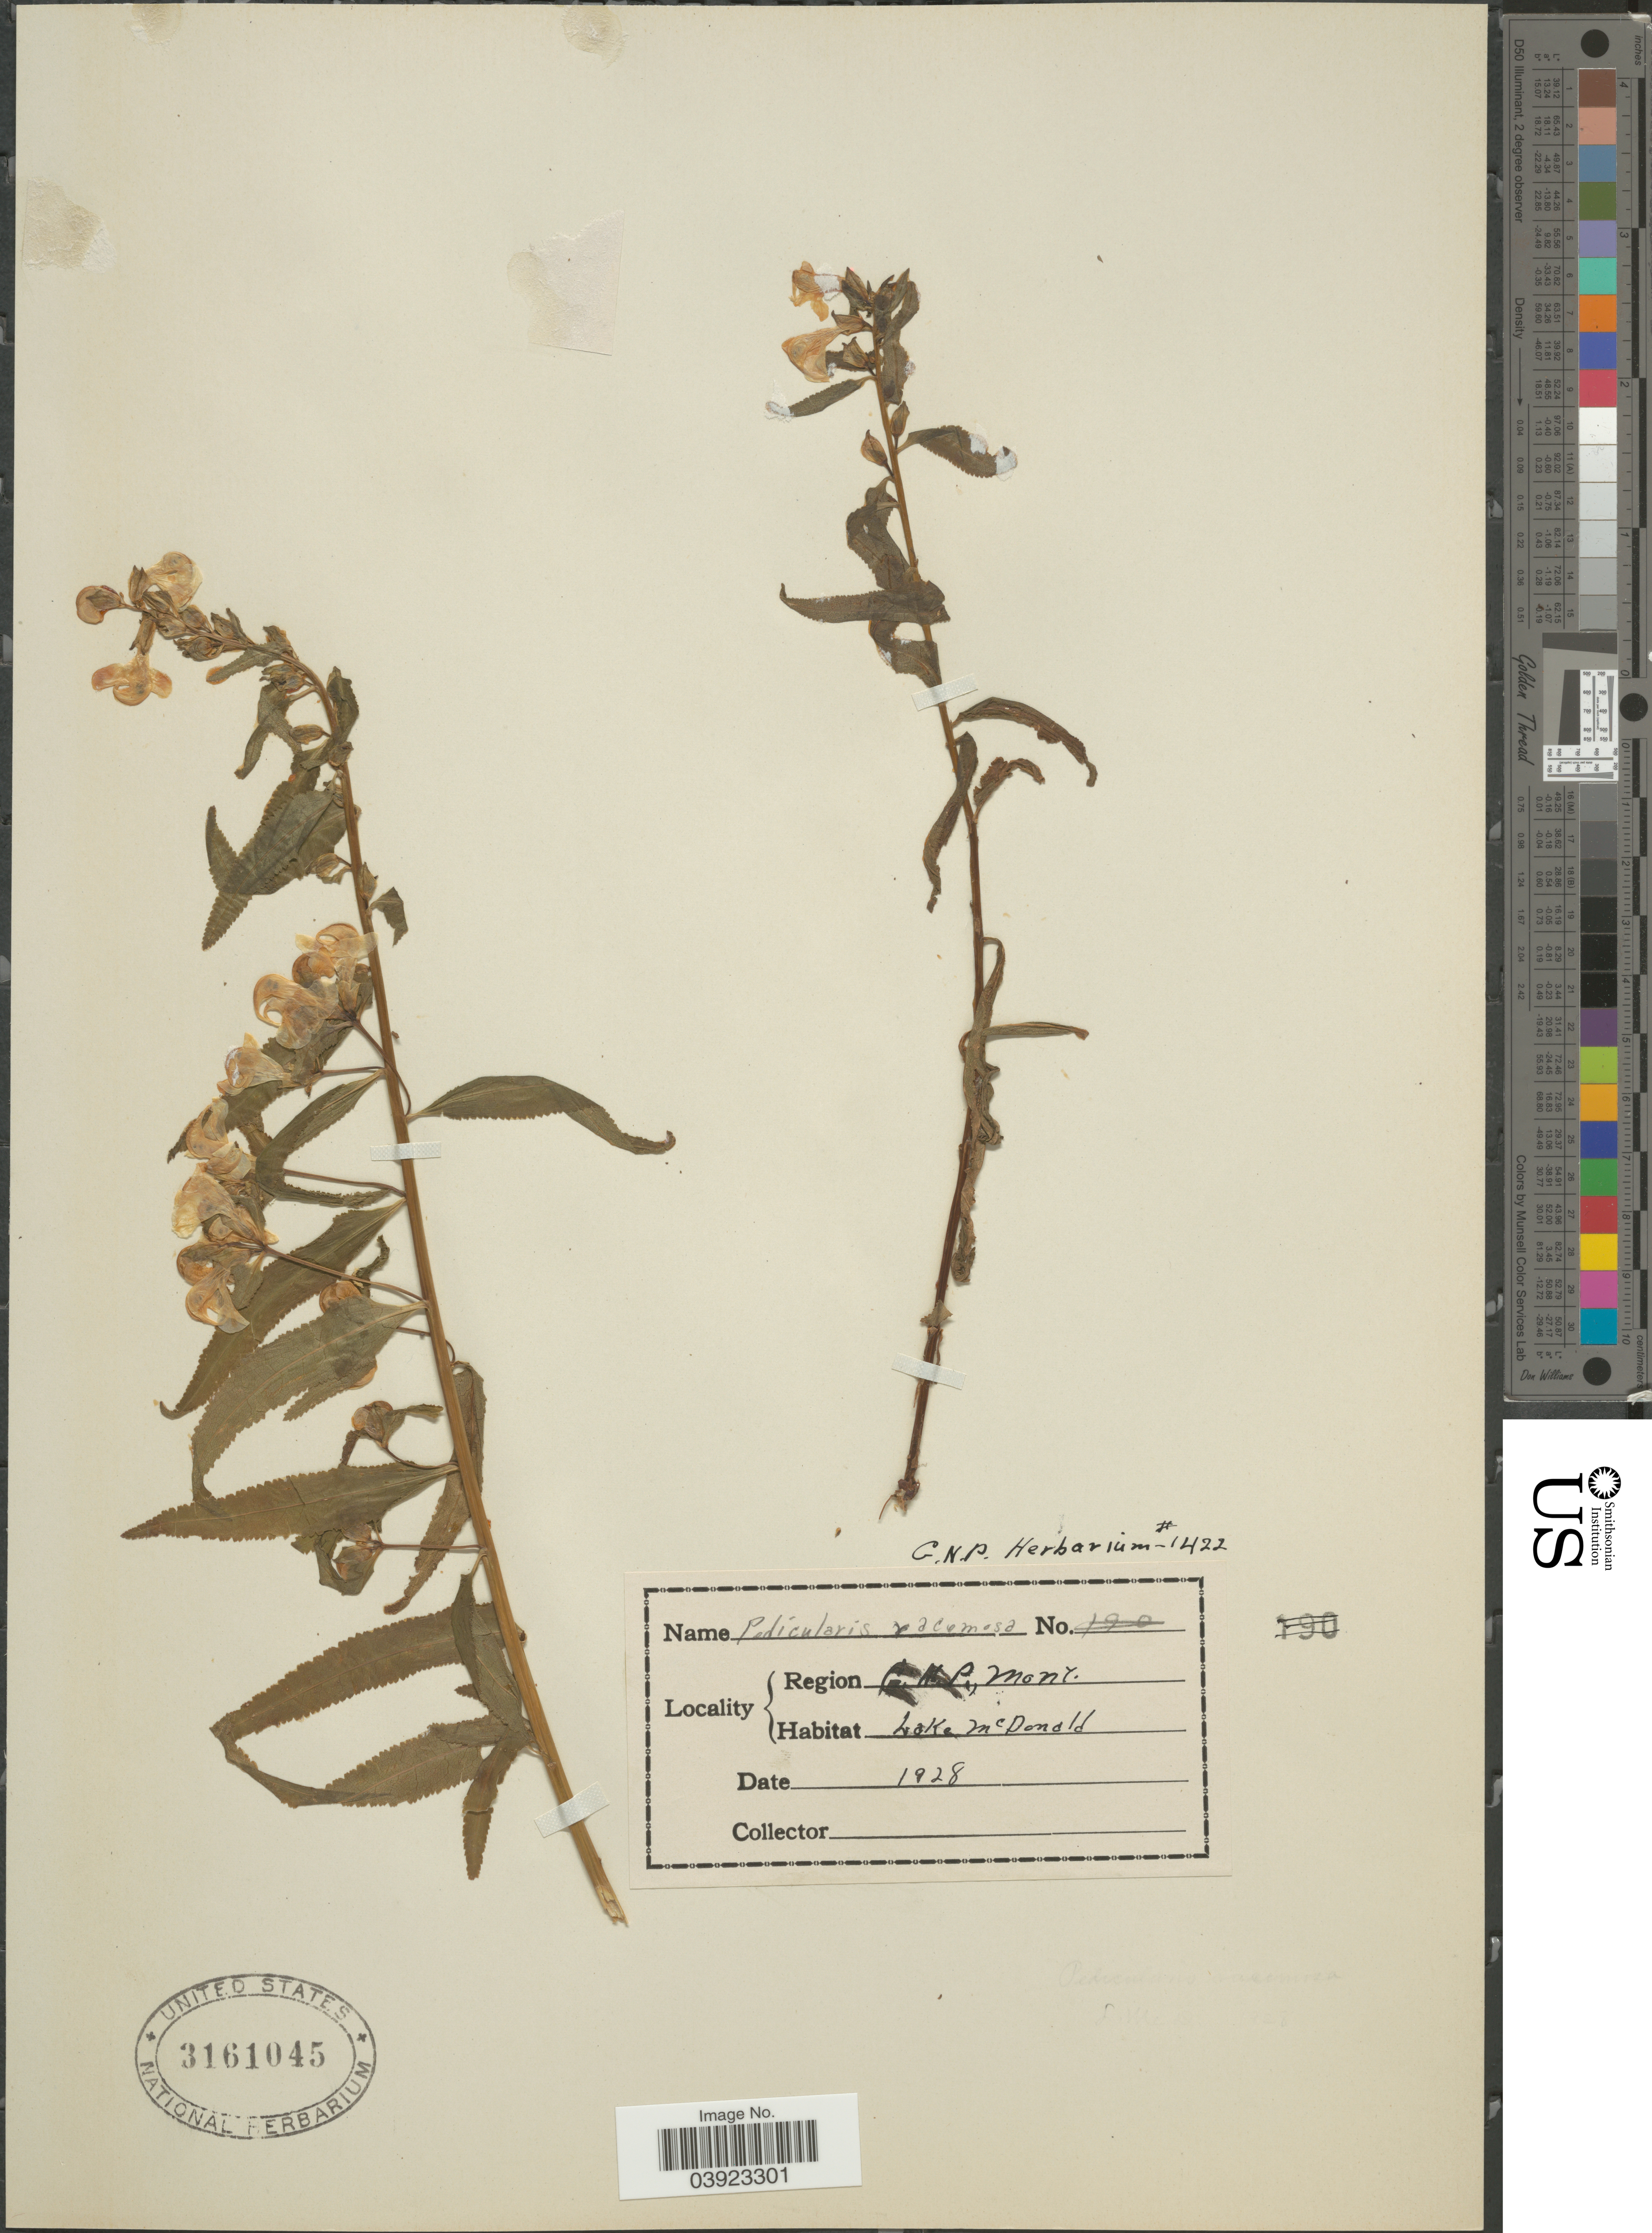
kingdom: Plantae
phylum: Tracheophyta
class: Magnoliopsida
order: Lamiales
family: Orobanchaceae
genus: Pedicularis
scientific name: Pedicularis racemosa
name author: Douglas ex Benth.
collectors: ex herb. G. N. P.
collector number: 1422 ?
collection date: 1928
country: United States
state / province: Montana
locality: Region G.N.P. Lake McDonald.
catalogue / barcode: US 3161045